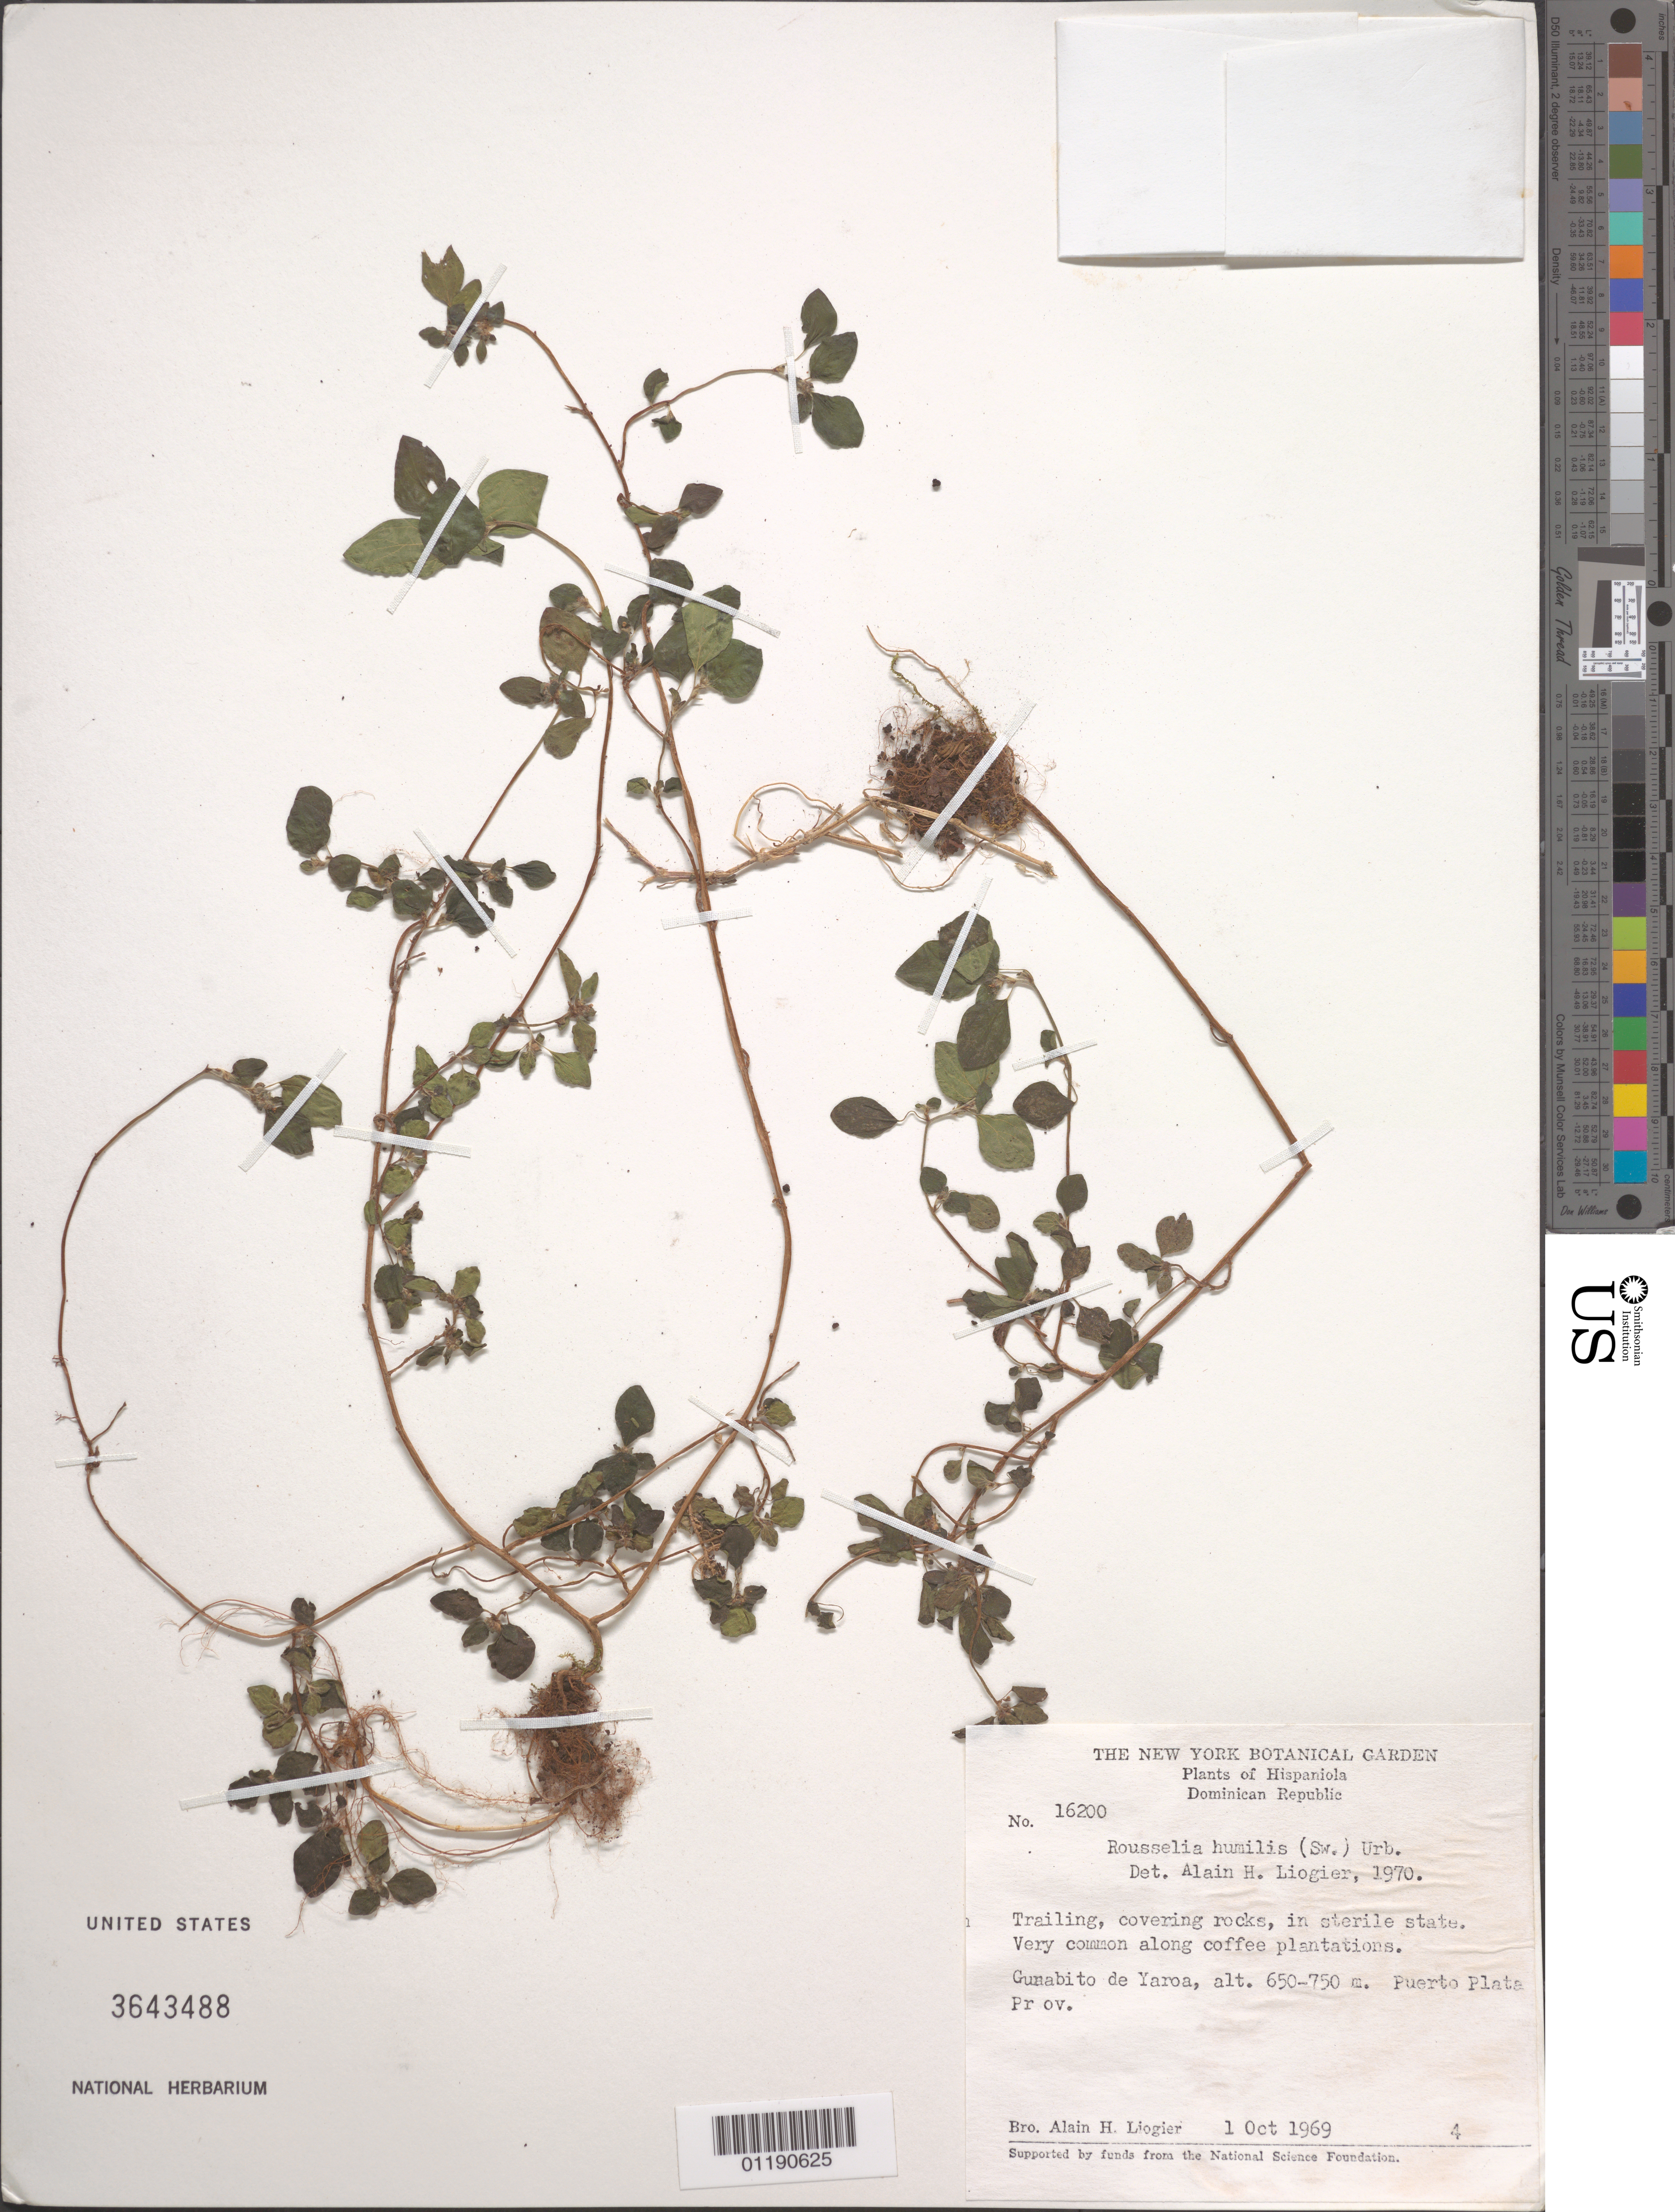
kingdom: Plantae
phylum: Tracheophyta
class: Magnoliopsida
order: Rosales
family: Urticaceae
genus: Rousselia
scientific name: Rousselia humilis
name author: (Sw.) Urb.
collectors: A. H. Liogier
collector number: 16200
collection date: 1969-10-01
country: Dominican Republic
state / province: Puerto Plata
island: Hispaniola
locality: Gurabito de Yaroa.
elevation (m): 650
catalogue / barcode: US 3643488